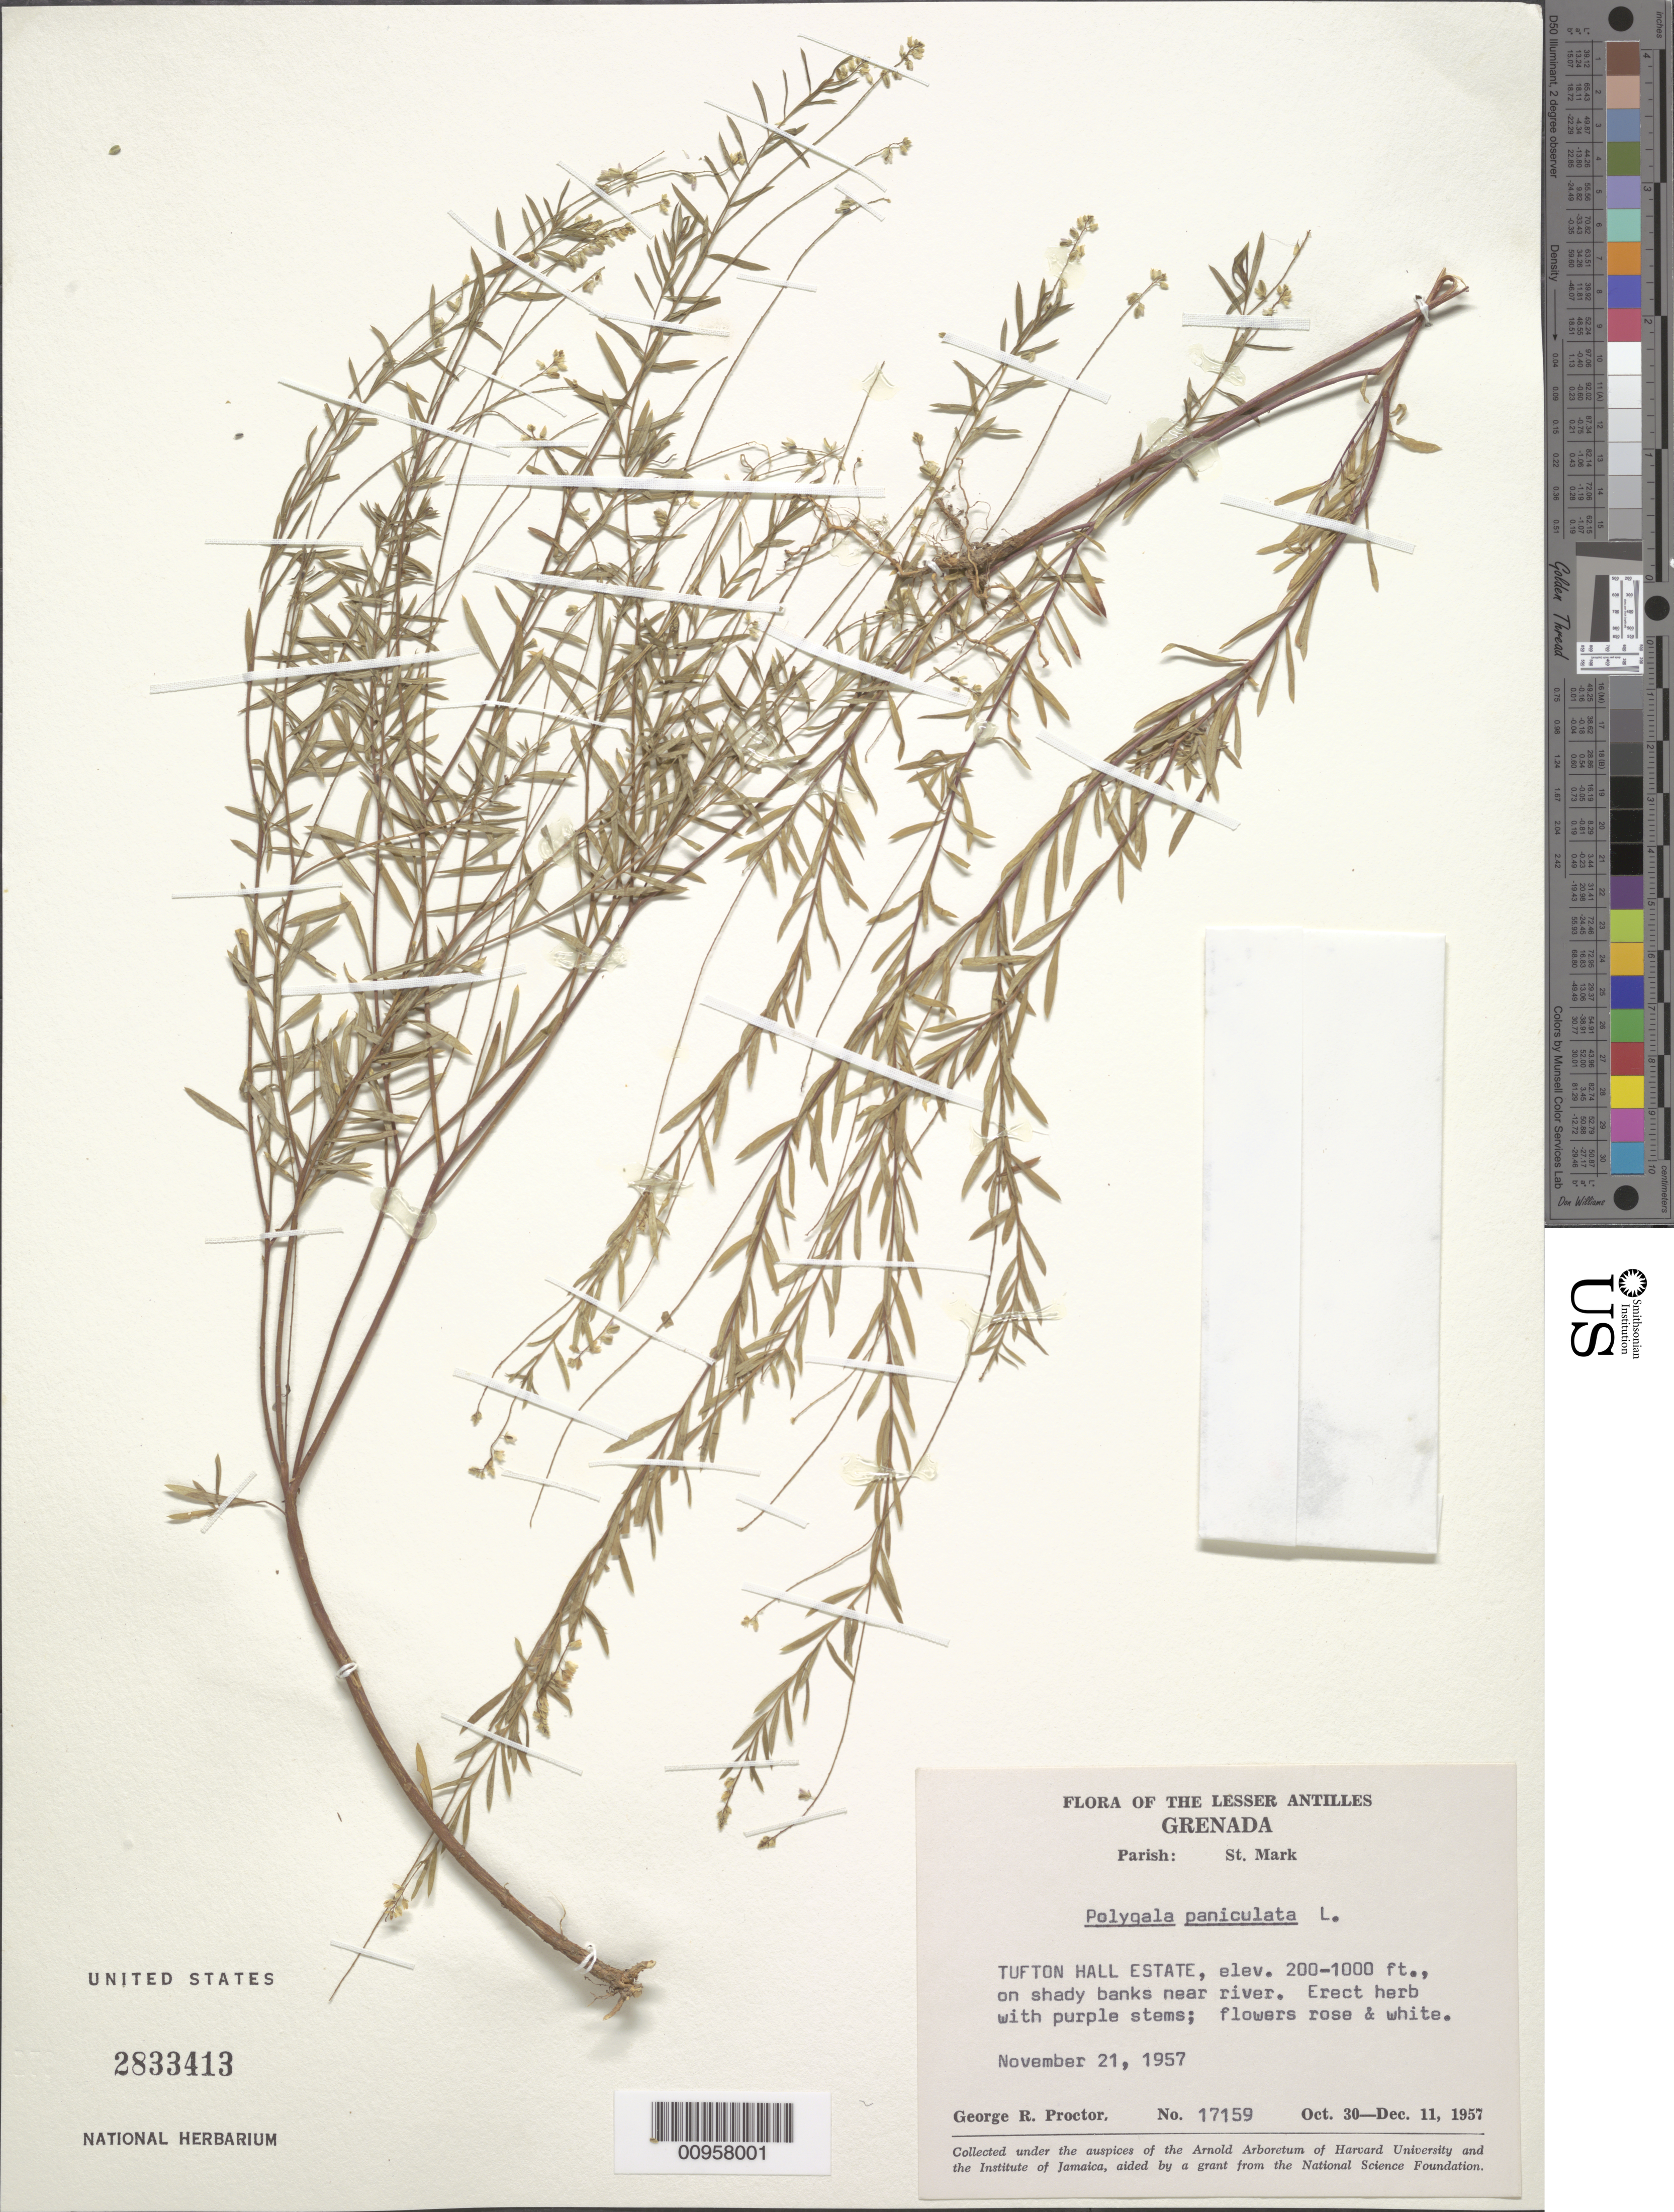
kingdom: Plantae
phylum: Tracheophyta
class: Magnoliopsida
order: Fabales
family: Polygalaceae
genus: Polygala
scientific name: Polygala paniculata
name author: L.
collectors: G. R. Proctor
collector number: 17159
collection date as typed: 30 Oct 1957 to 11 Dec 1957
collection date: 1957-10-30/1957-12-11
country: Grenada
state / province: Saint Mark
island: Grenada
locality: Tufton Hall Estate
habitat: On shady banks near river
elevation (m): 200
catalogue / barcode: US 2833413